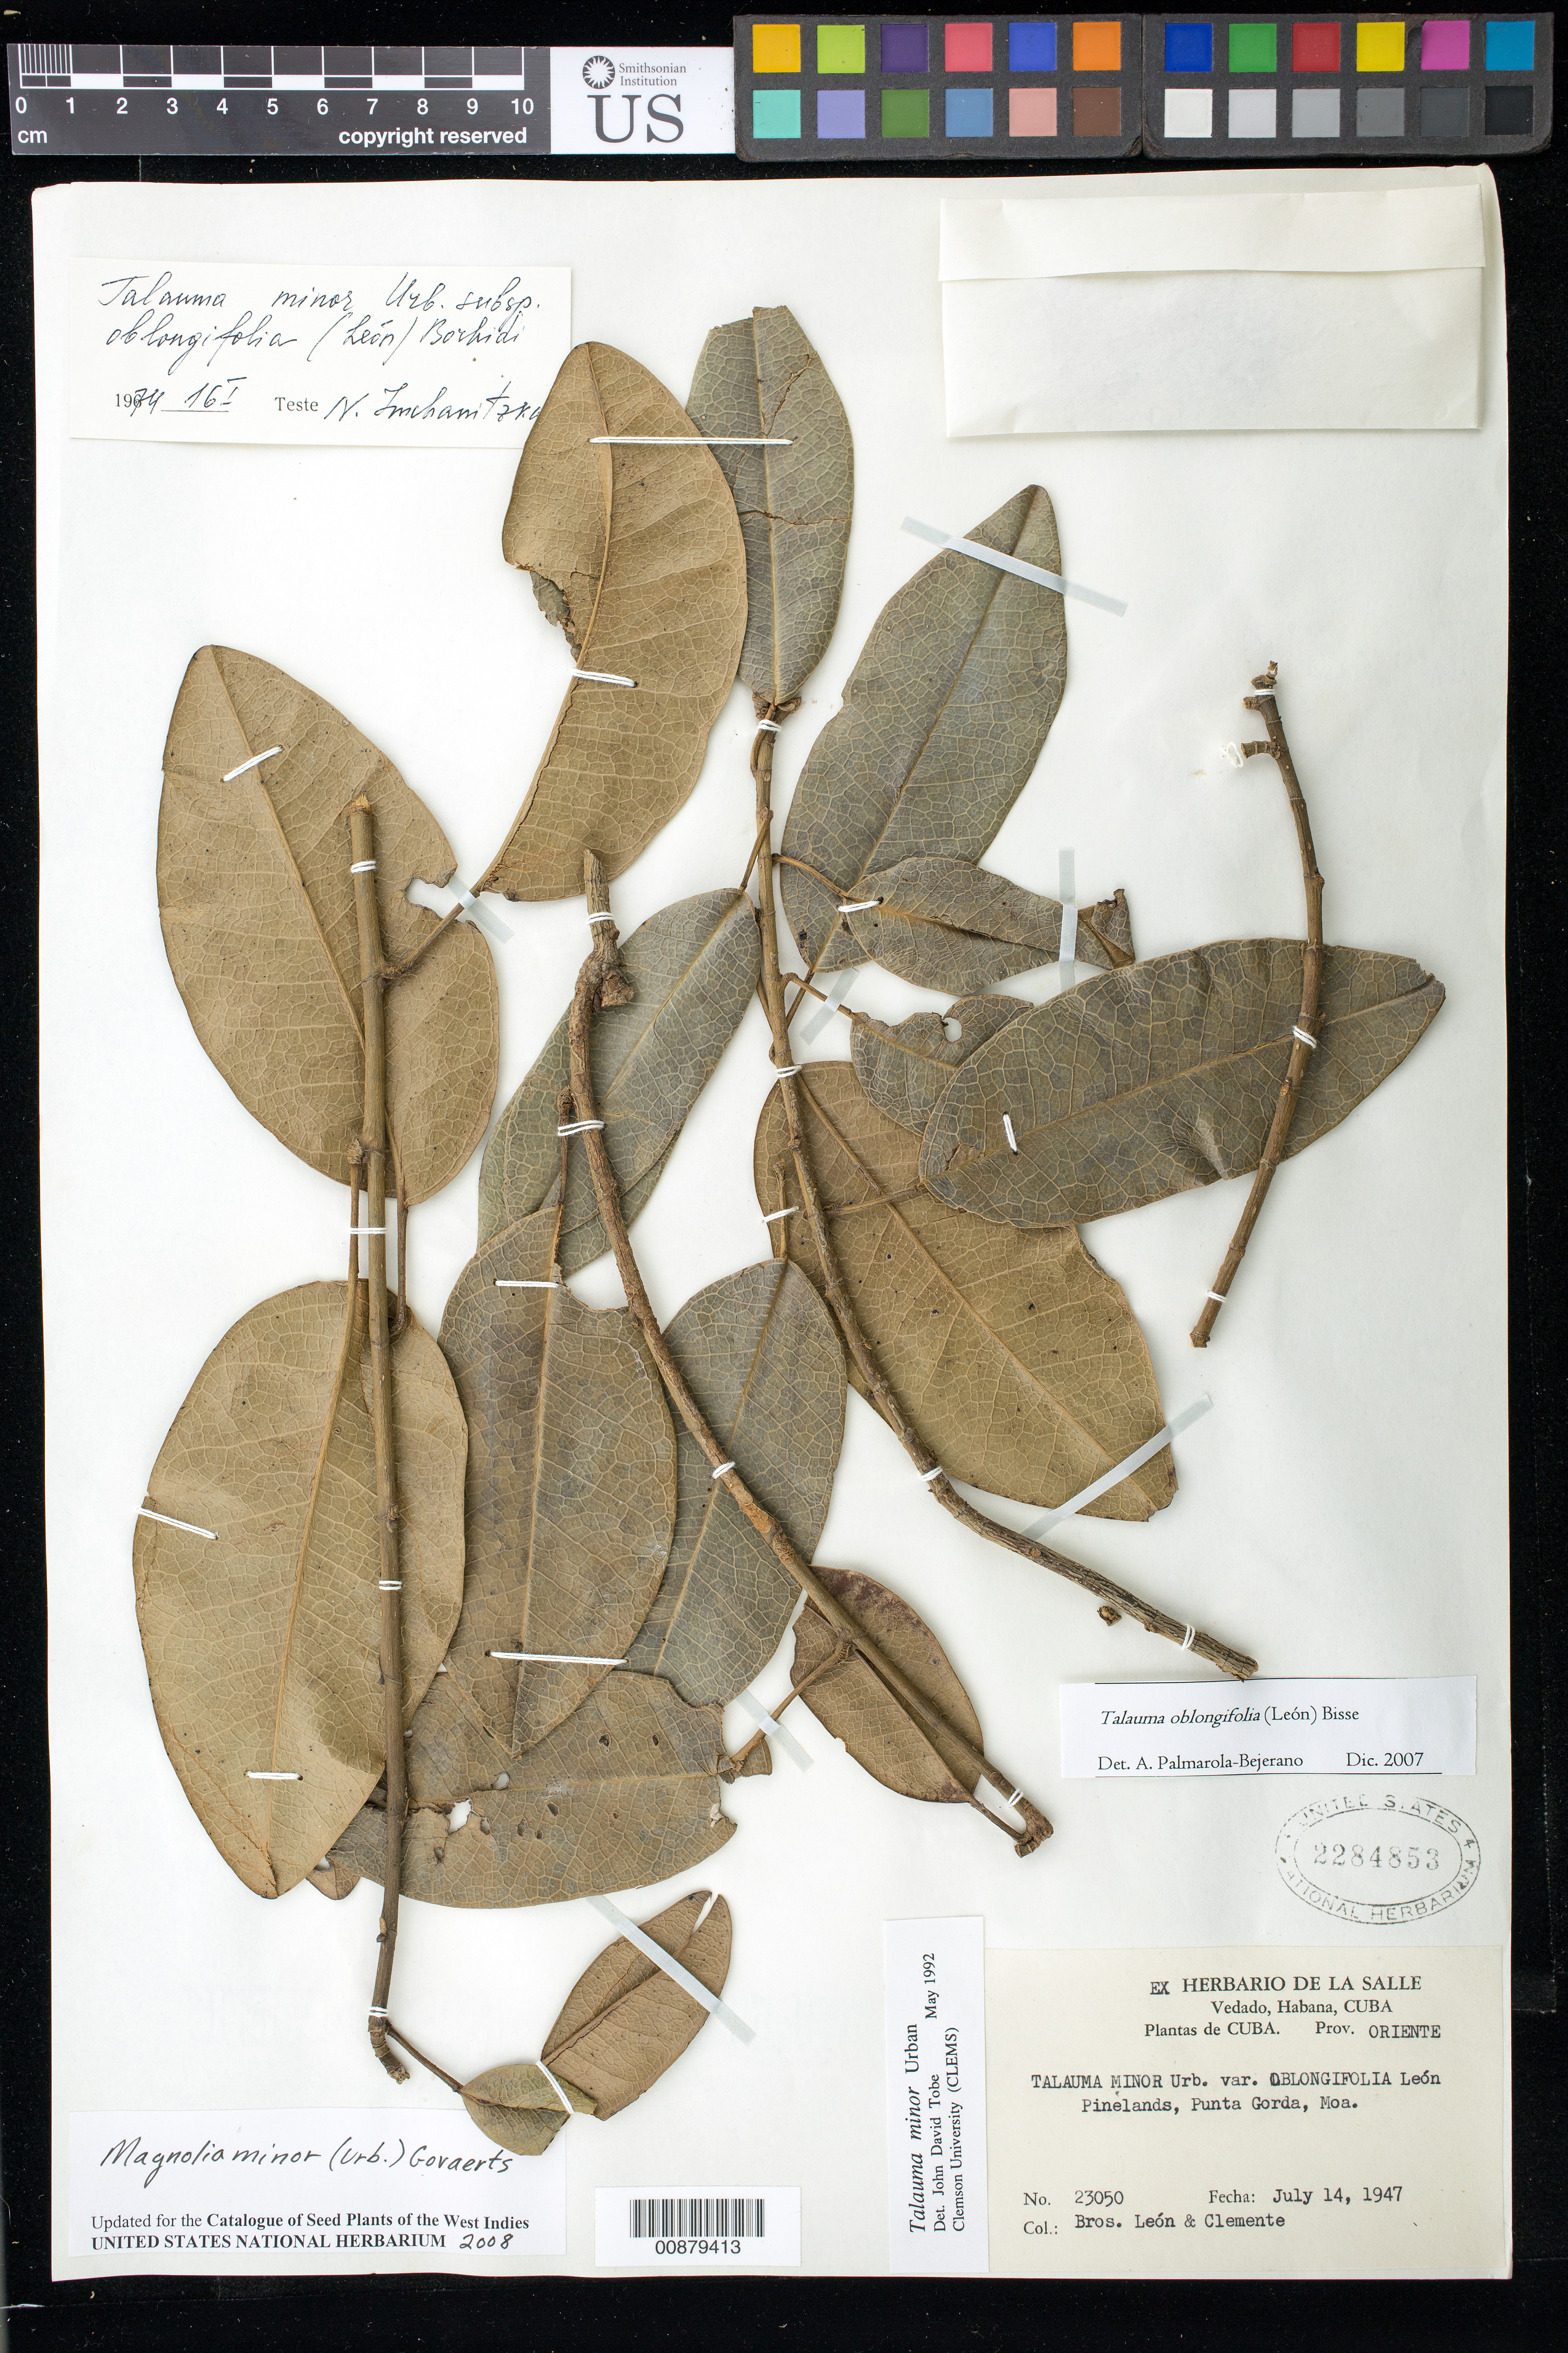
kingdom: Plantae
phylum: Tracheophyta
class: Magnoliopsida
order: Magnoliales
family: Magnoliaceae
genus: Magnolia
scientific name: Magnolia minor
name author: (Urb.) Govaerts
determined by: Cat. Seed Plants West Indies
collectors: Bro. León & Bro. Clemente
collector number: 23050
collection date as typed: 14 Jul 1947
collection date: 1947-07-14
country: Cuba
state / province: Holguín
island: Cuba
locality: Punta Gorda, Moa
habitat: Pinelands.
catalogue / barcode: US 2284853